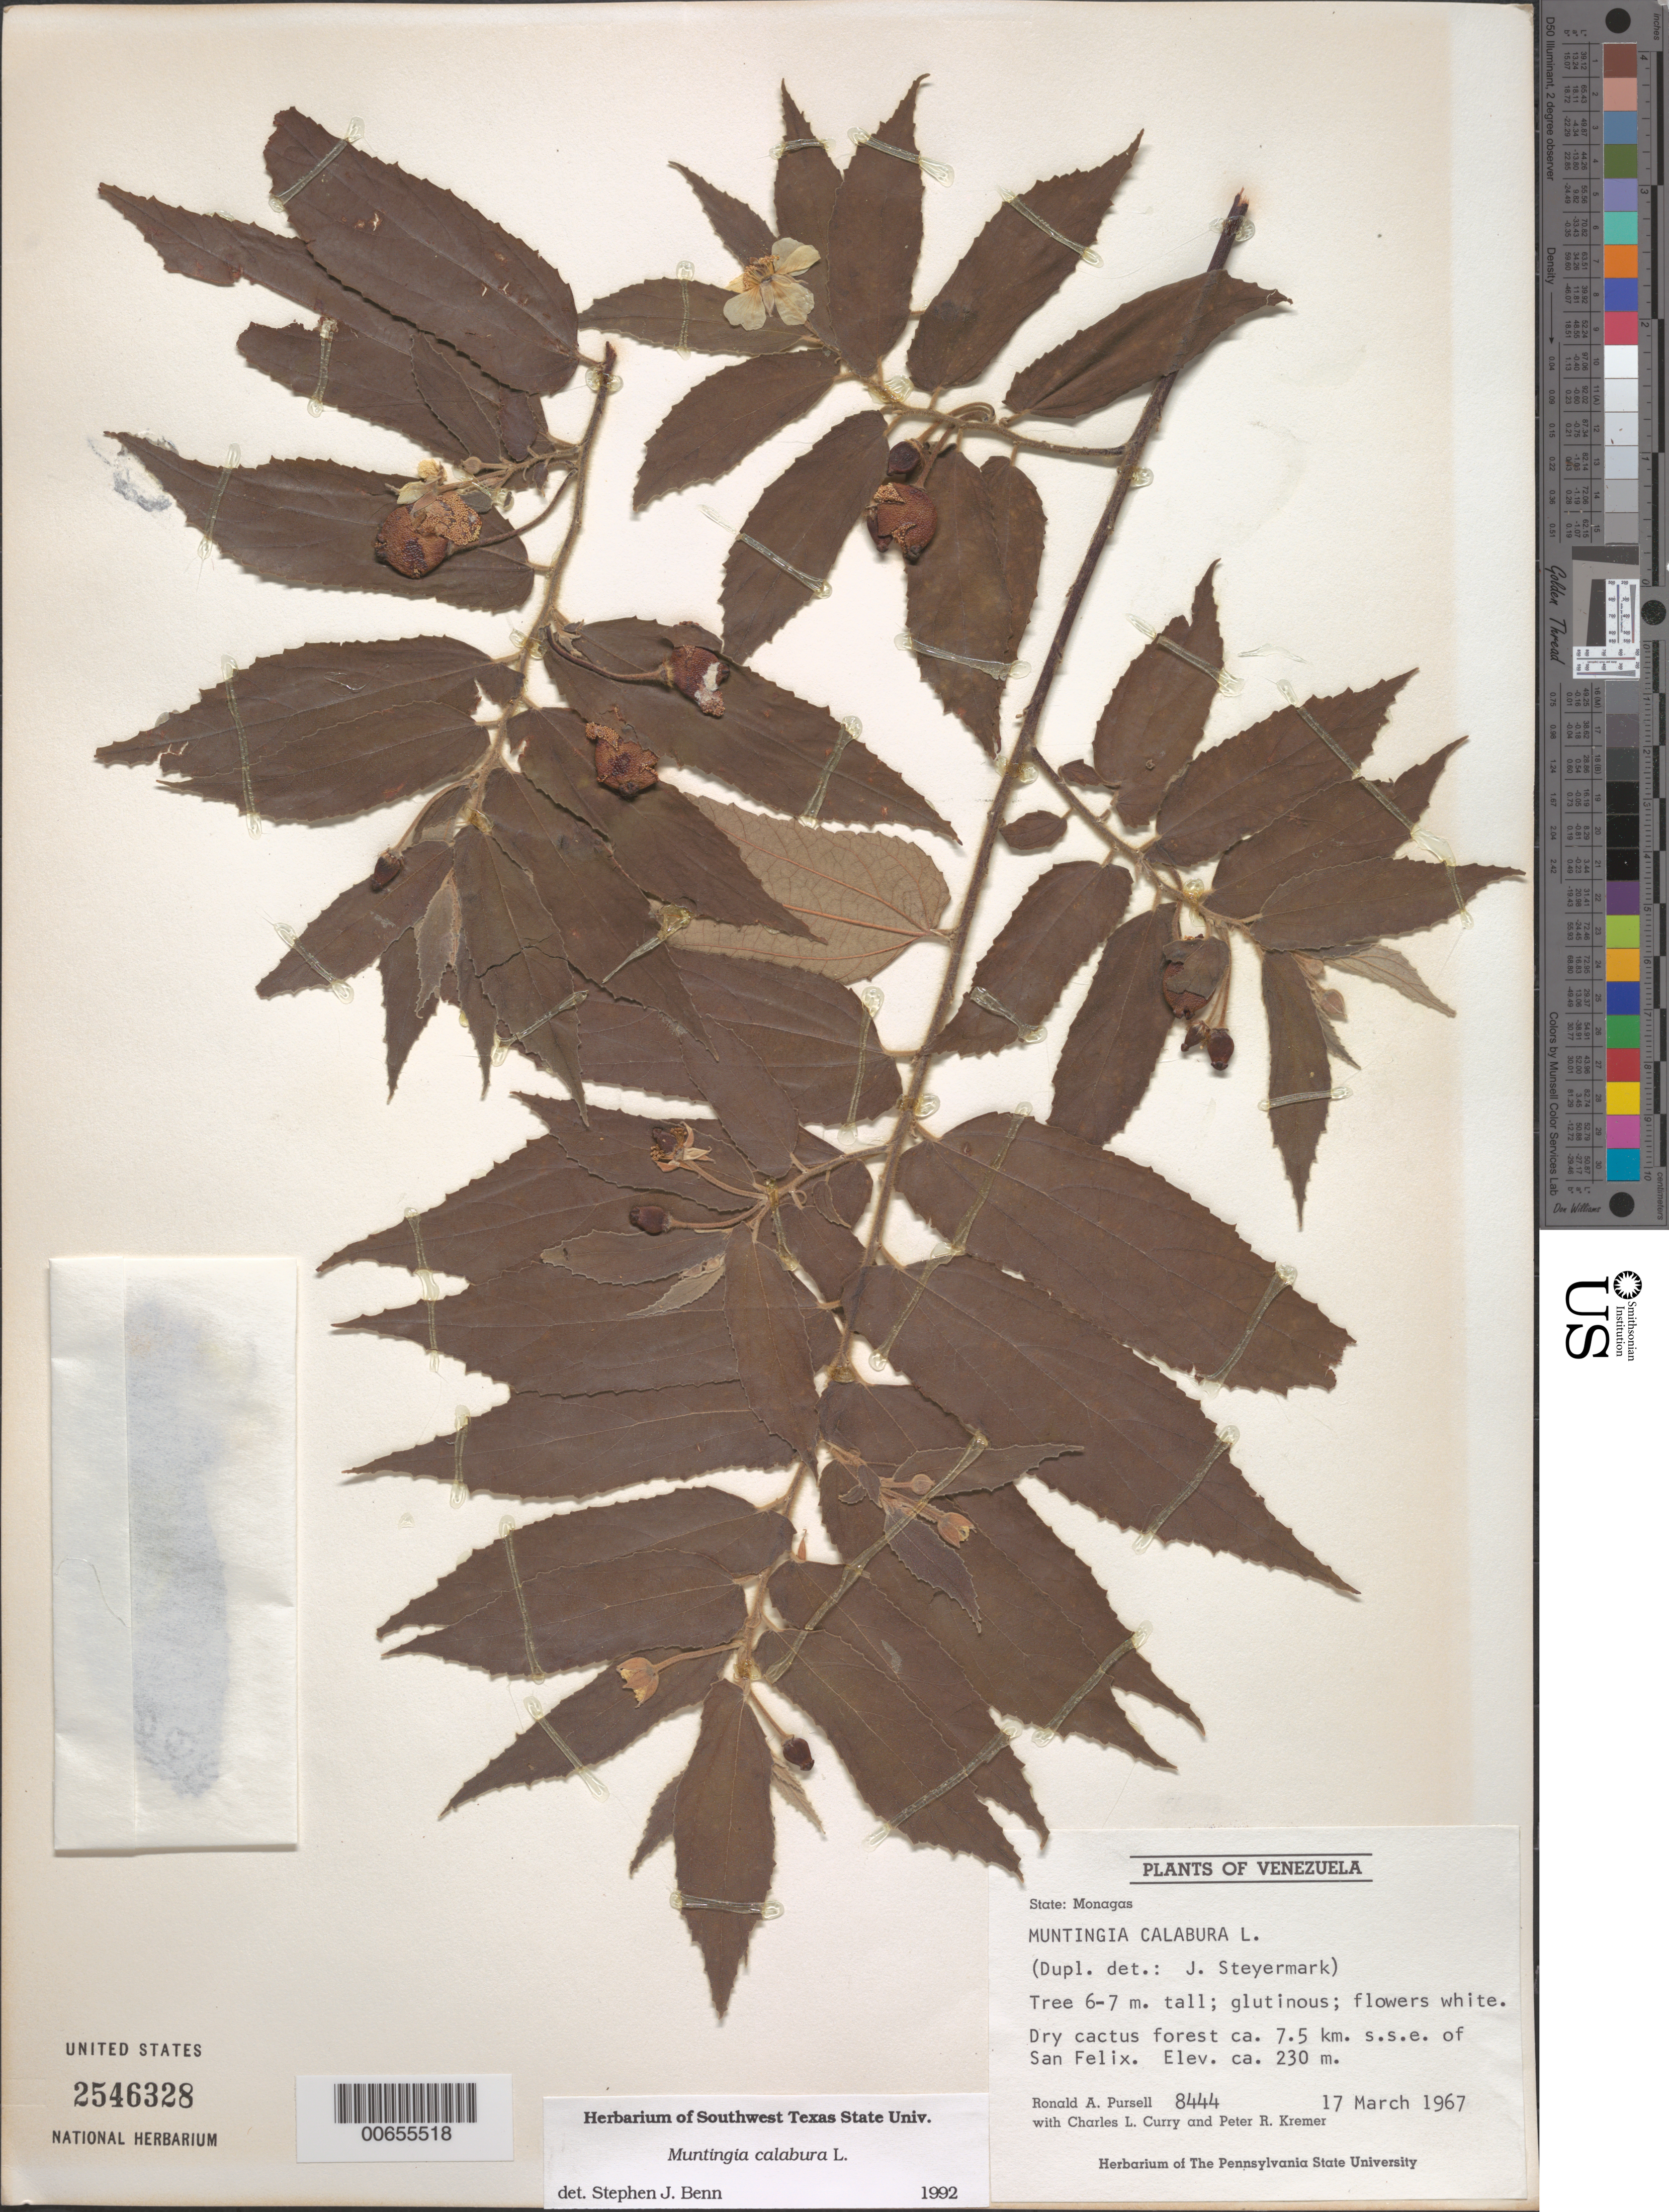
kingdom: Plantae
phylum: Tracheophyta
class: Magnoliopsida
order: Malvales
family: Muntingiaceae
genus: Muntingia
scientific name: Muntingia calabura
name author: L.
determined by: Benn, S. J.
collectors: R. A. Pursell, C. L. Curry & P. R. Kremer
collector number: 8444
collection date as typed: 17 Mar 1967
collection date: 1967-03-17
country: Venezuela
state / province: Monagas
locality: Ca. 7.5 km SSE of San Felix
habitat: Dry cactus forest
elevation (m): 230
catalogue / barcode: US 2546328